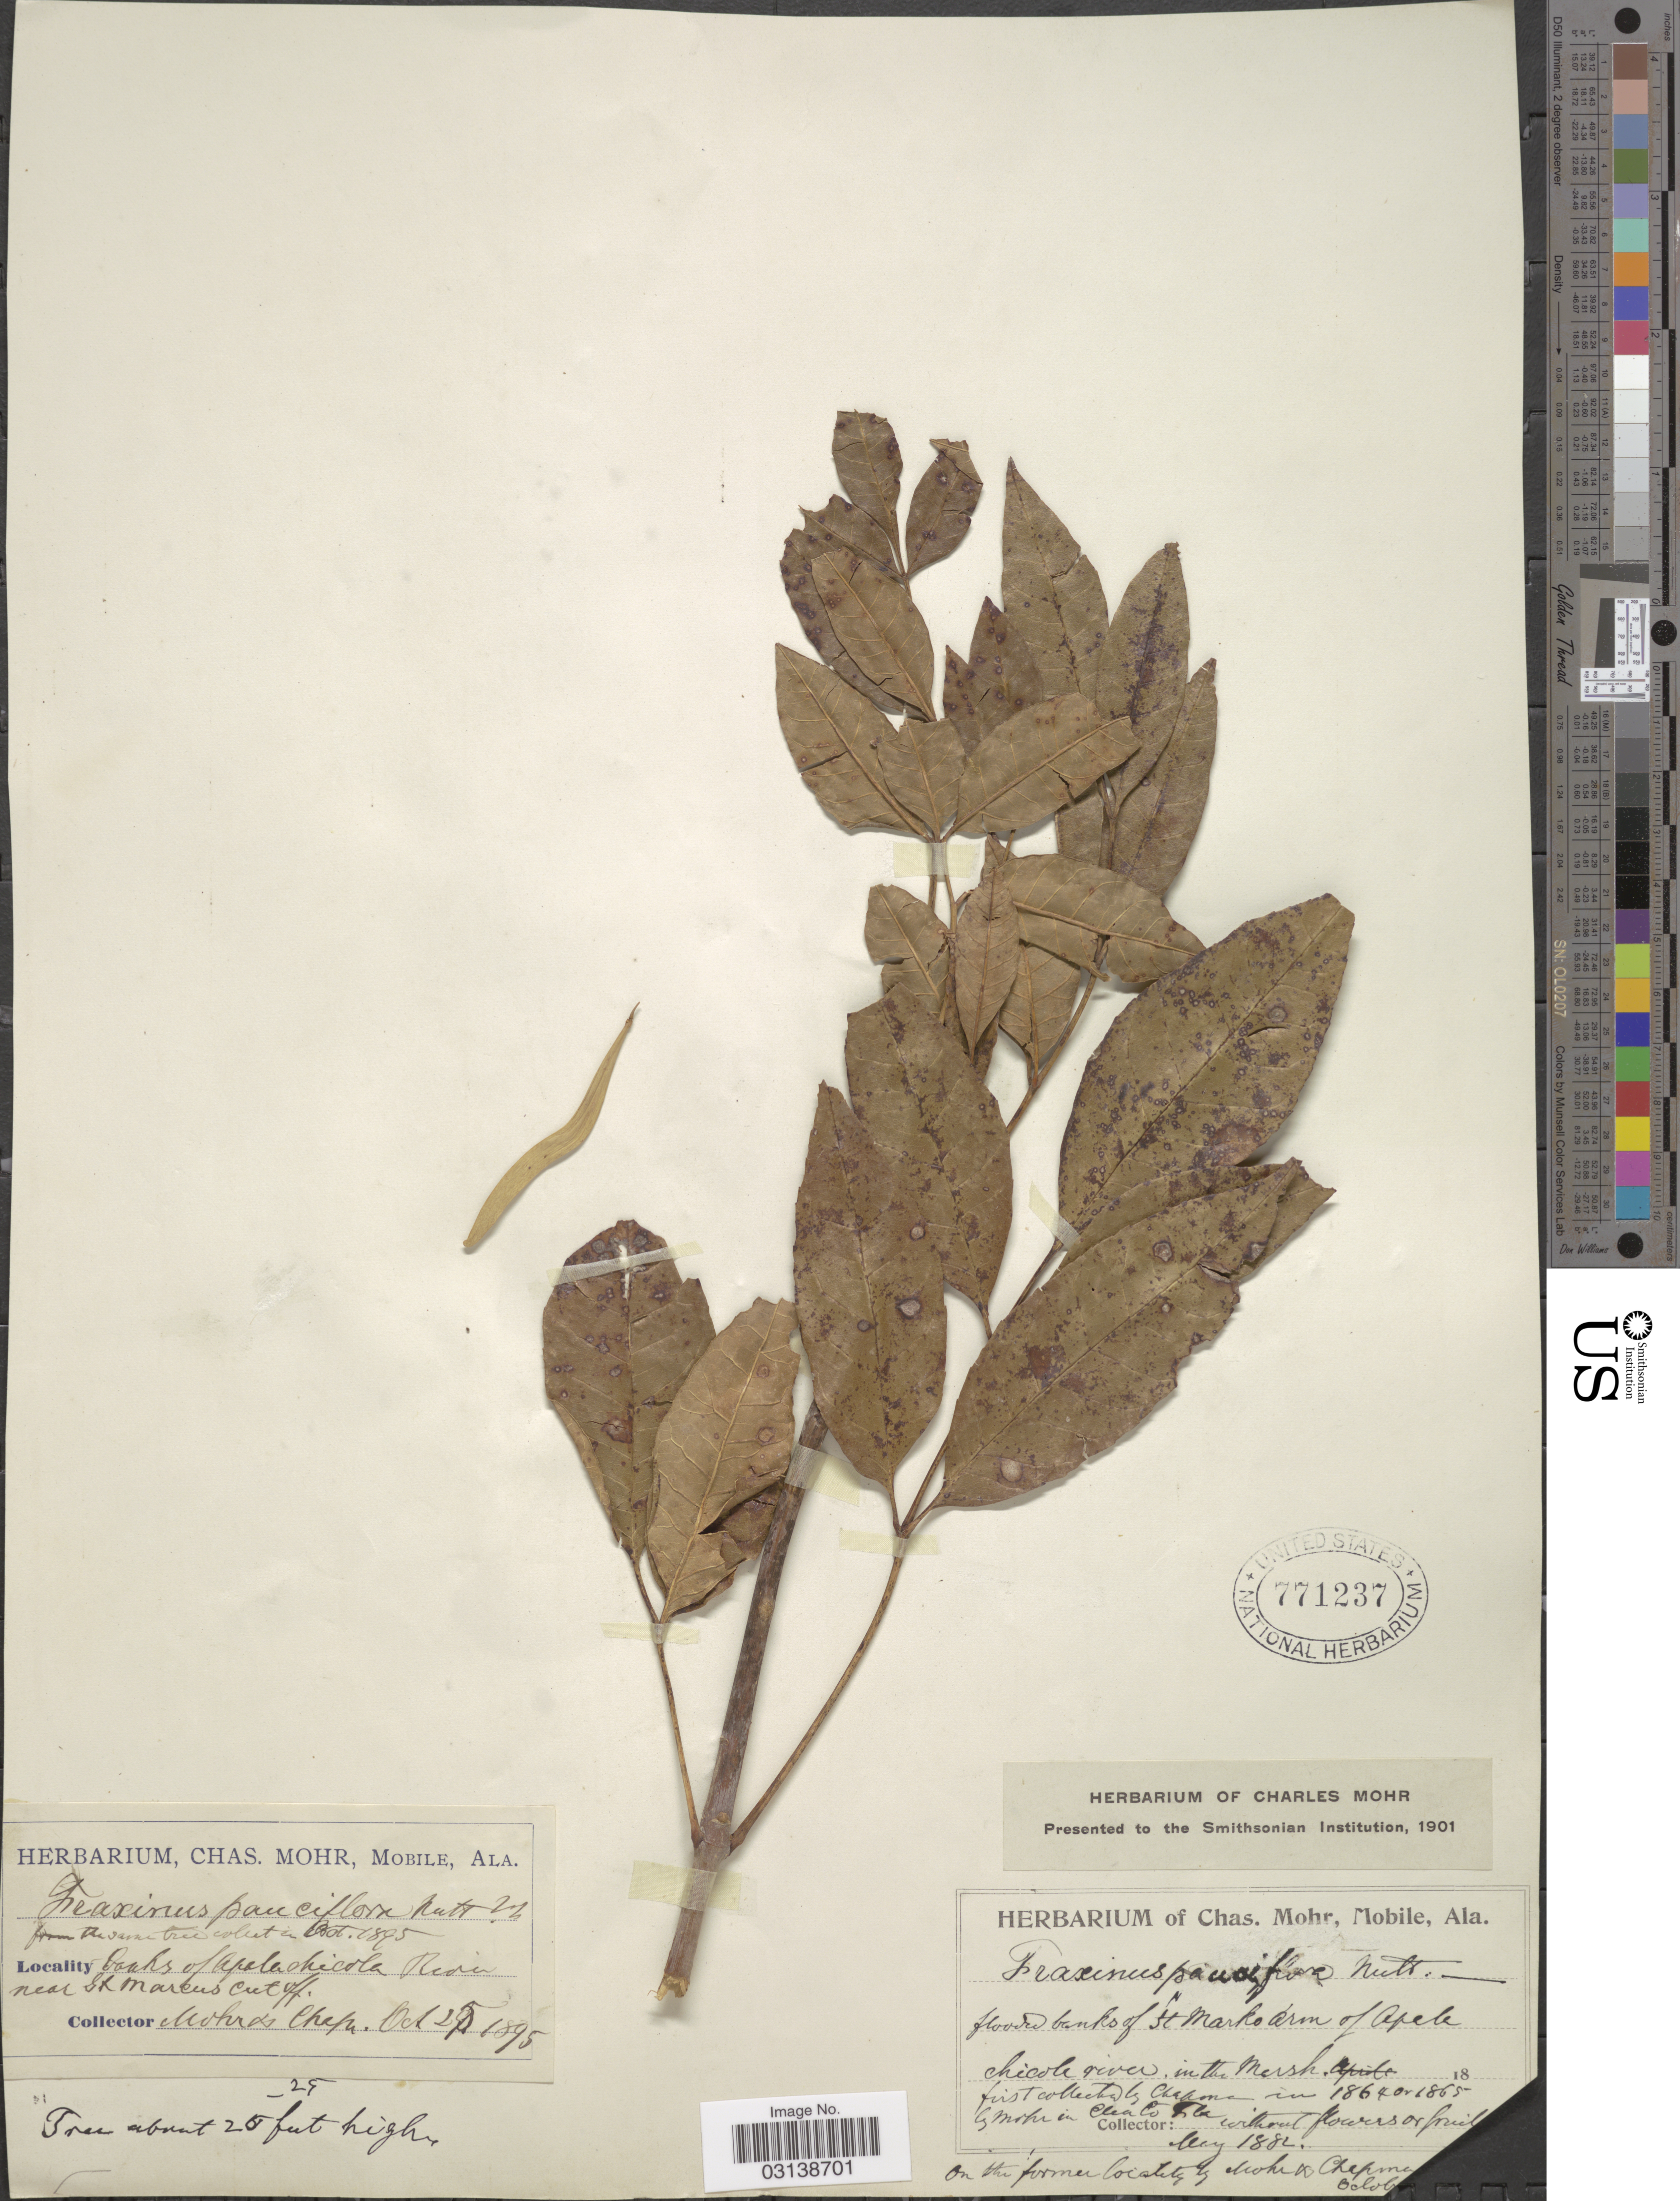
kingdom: Plantae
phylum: Tracheophyta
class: Magnoliopsida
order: Lamiales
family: Oleaceae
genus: Fraxinus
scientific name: Fraxinus caroliniana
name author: Mill.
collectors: Mohr, C. T. (herbarium) & A. Chapman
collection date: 1895-10-25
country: United States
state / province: Florida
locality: Banks of Apalachicola River near St Marcus Cut off. Clear Co.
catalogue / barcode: US 771237